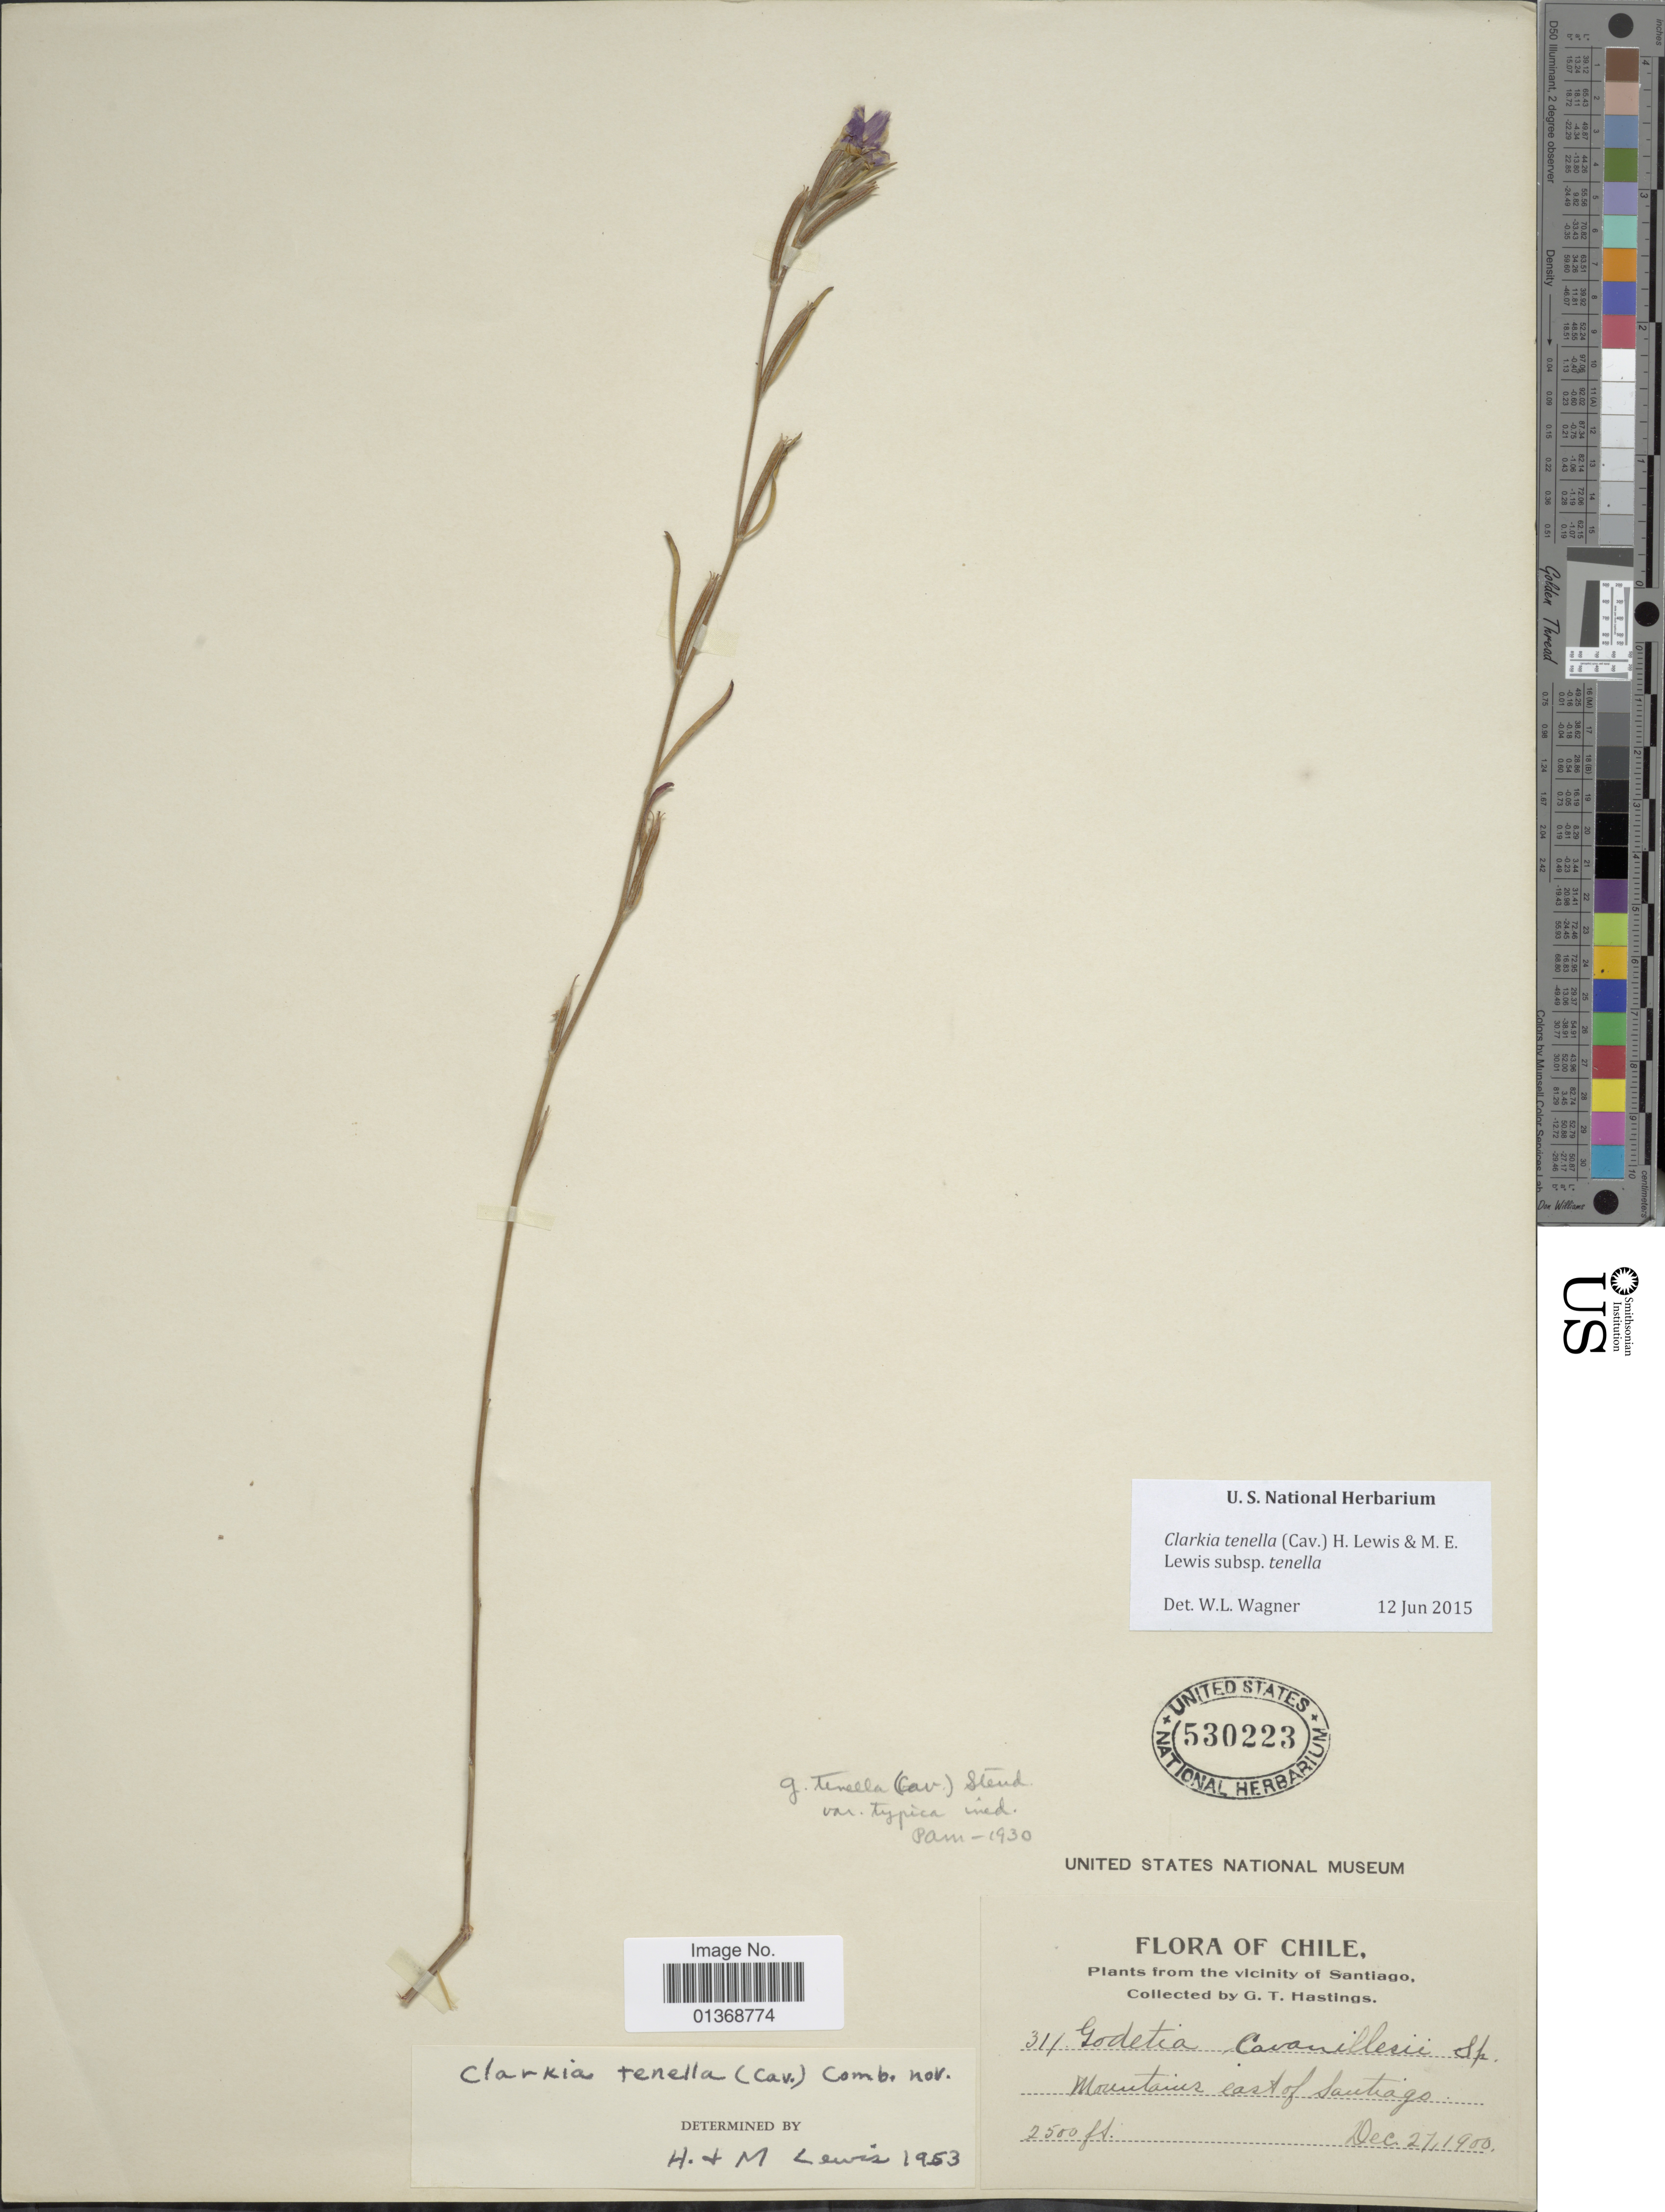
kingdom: Plantae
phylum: Tracheophyta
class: Magnoliopsida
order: Myrtales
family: Onagraceae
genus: Clarkia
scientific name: Clarkia tenella subsp. tenella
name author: (Cav.) F. H. Lewis & M.E. Lewis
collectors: G. Hastings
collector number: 311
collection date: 1900-12-27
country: Chile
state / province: Región Metropolitana (RM)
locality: Vicinity of Santiago, Mountains east of Santiago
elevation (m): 762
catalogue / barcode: US 530223